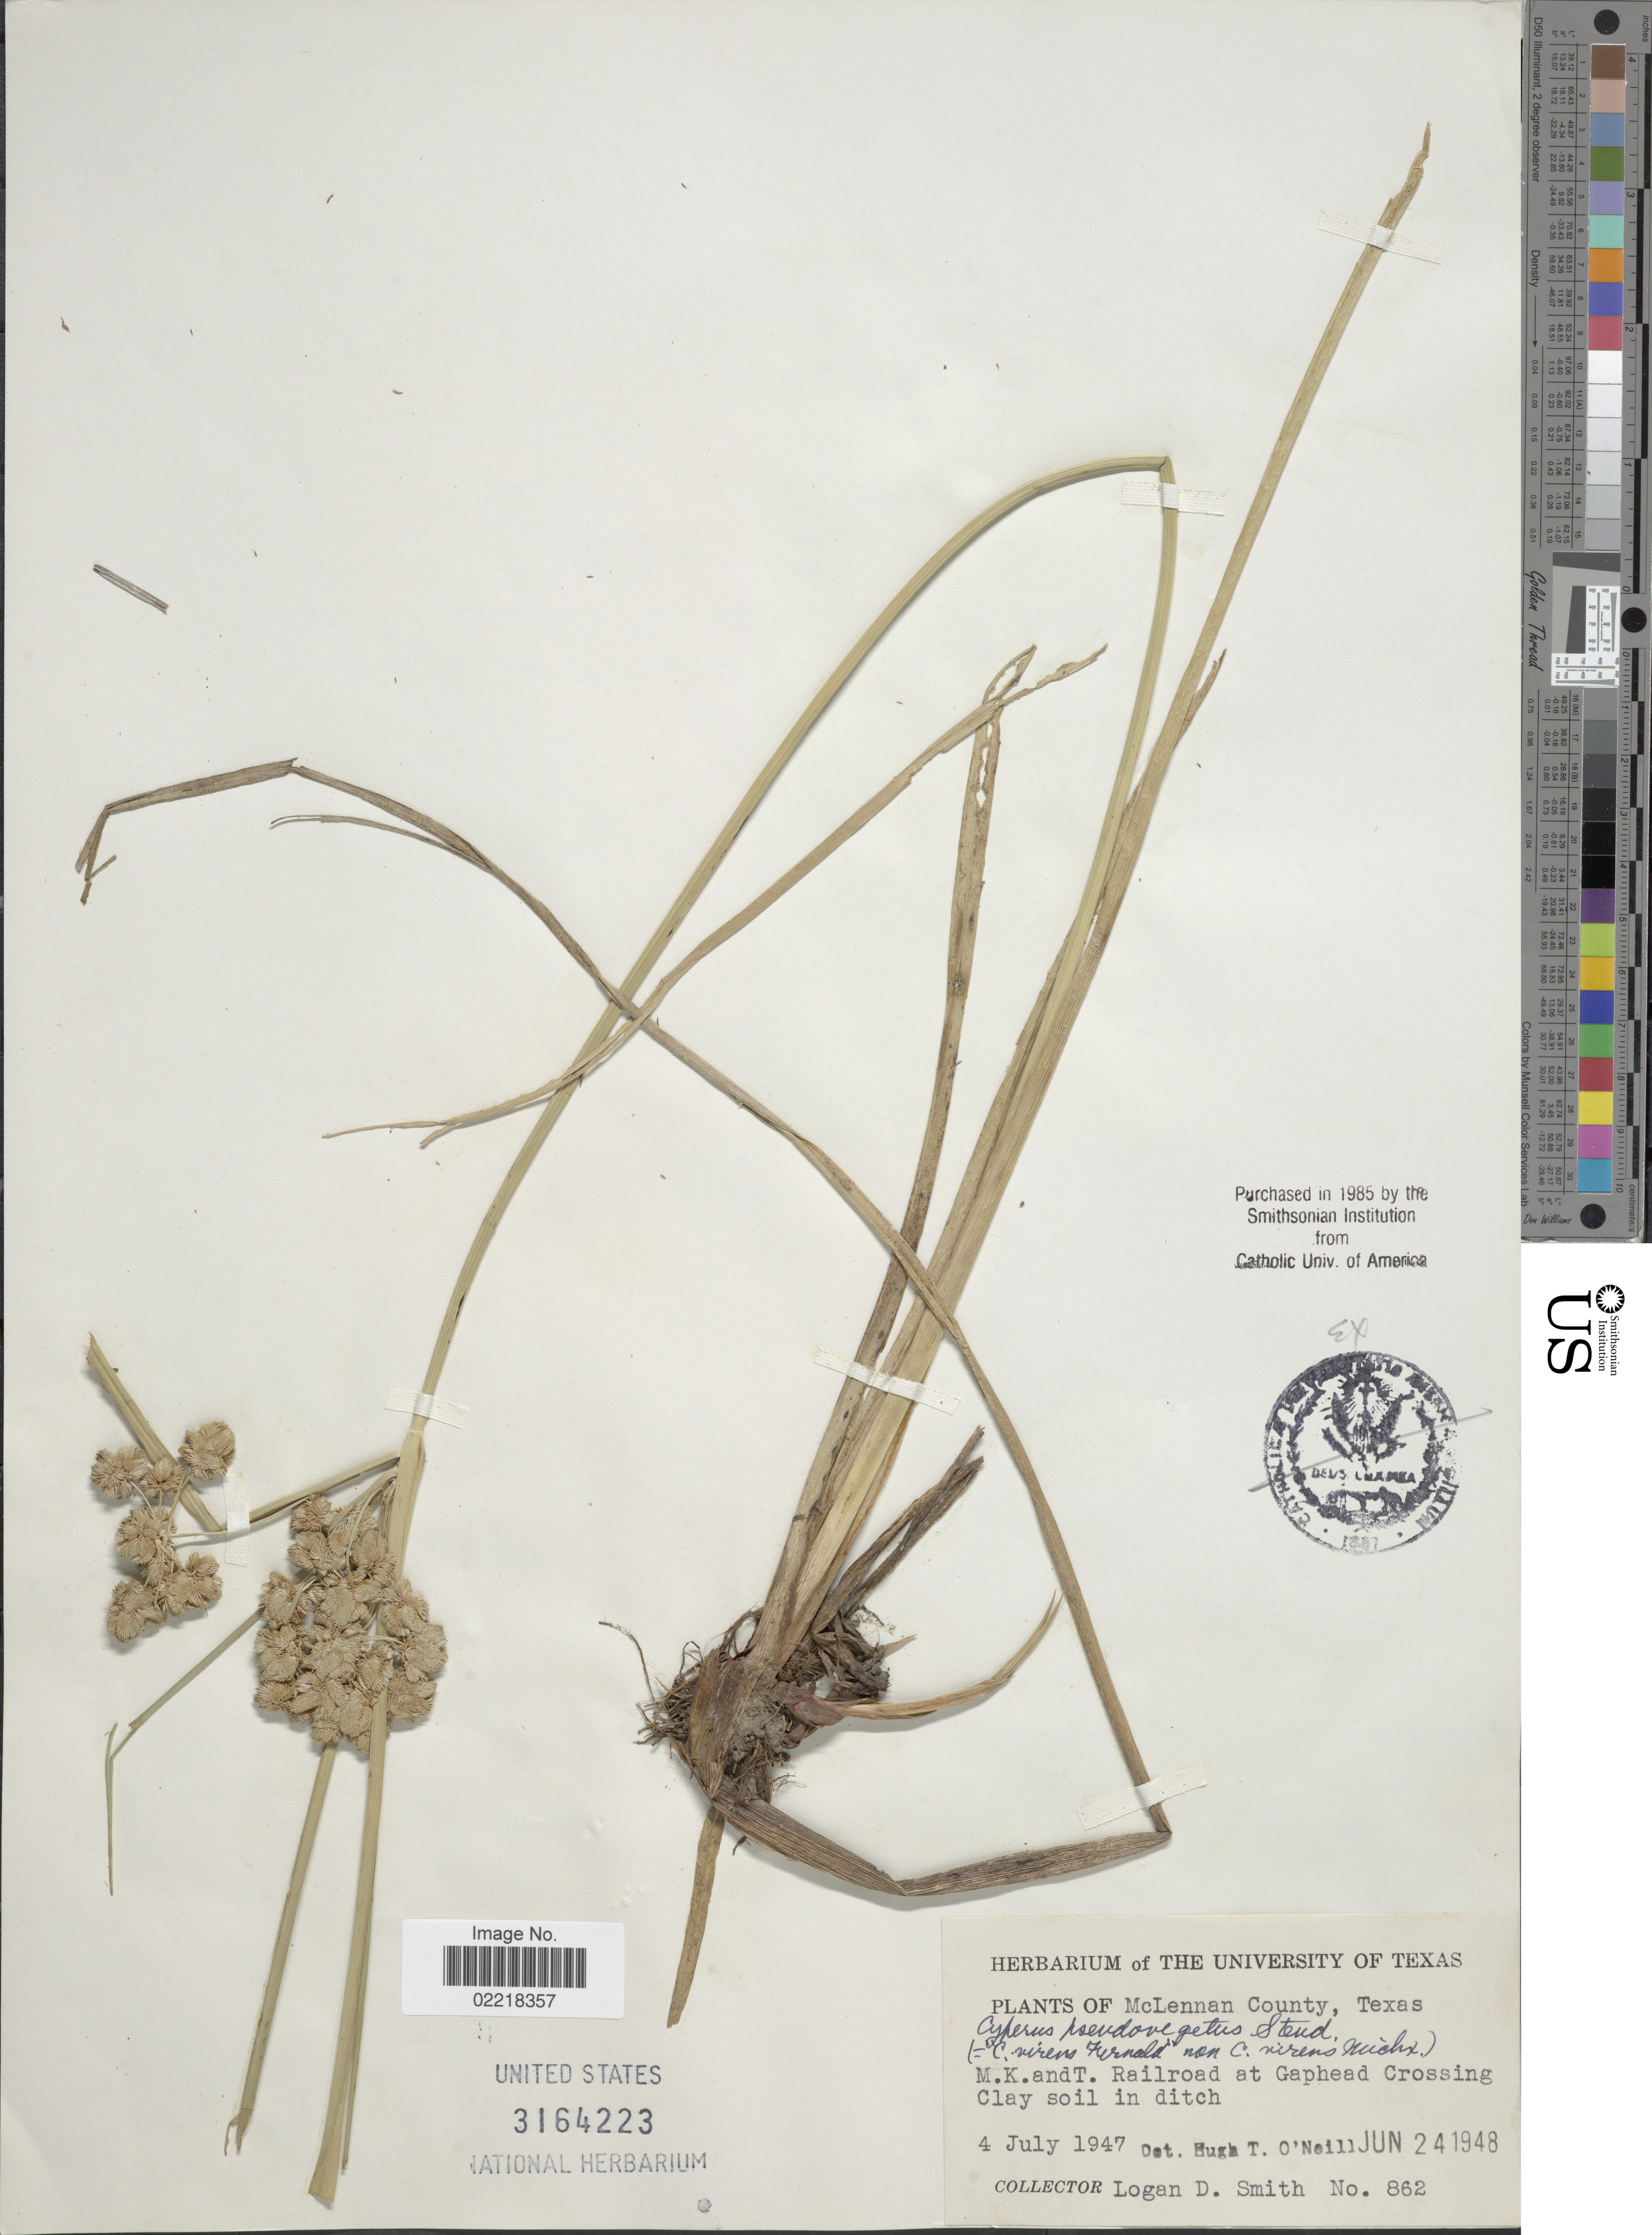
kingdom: Plantae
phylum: Tracheophyta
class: Liliopsida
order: Poales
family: Cyperaceae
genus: Cyperus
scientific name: Cyperus pseudovegetus Steud.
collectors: L. Smith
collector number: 862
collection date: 1947-07-04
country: United States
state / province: Texas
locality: McLennan County, M.K. and T. Railroad at Gaphead Crossing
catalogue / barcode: US 3164223